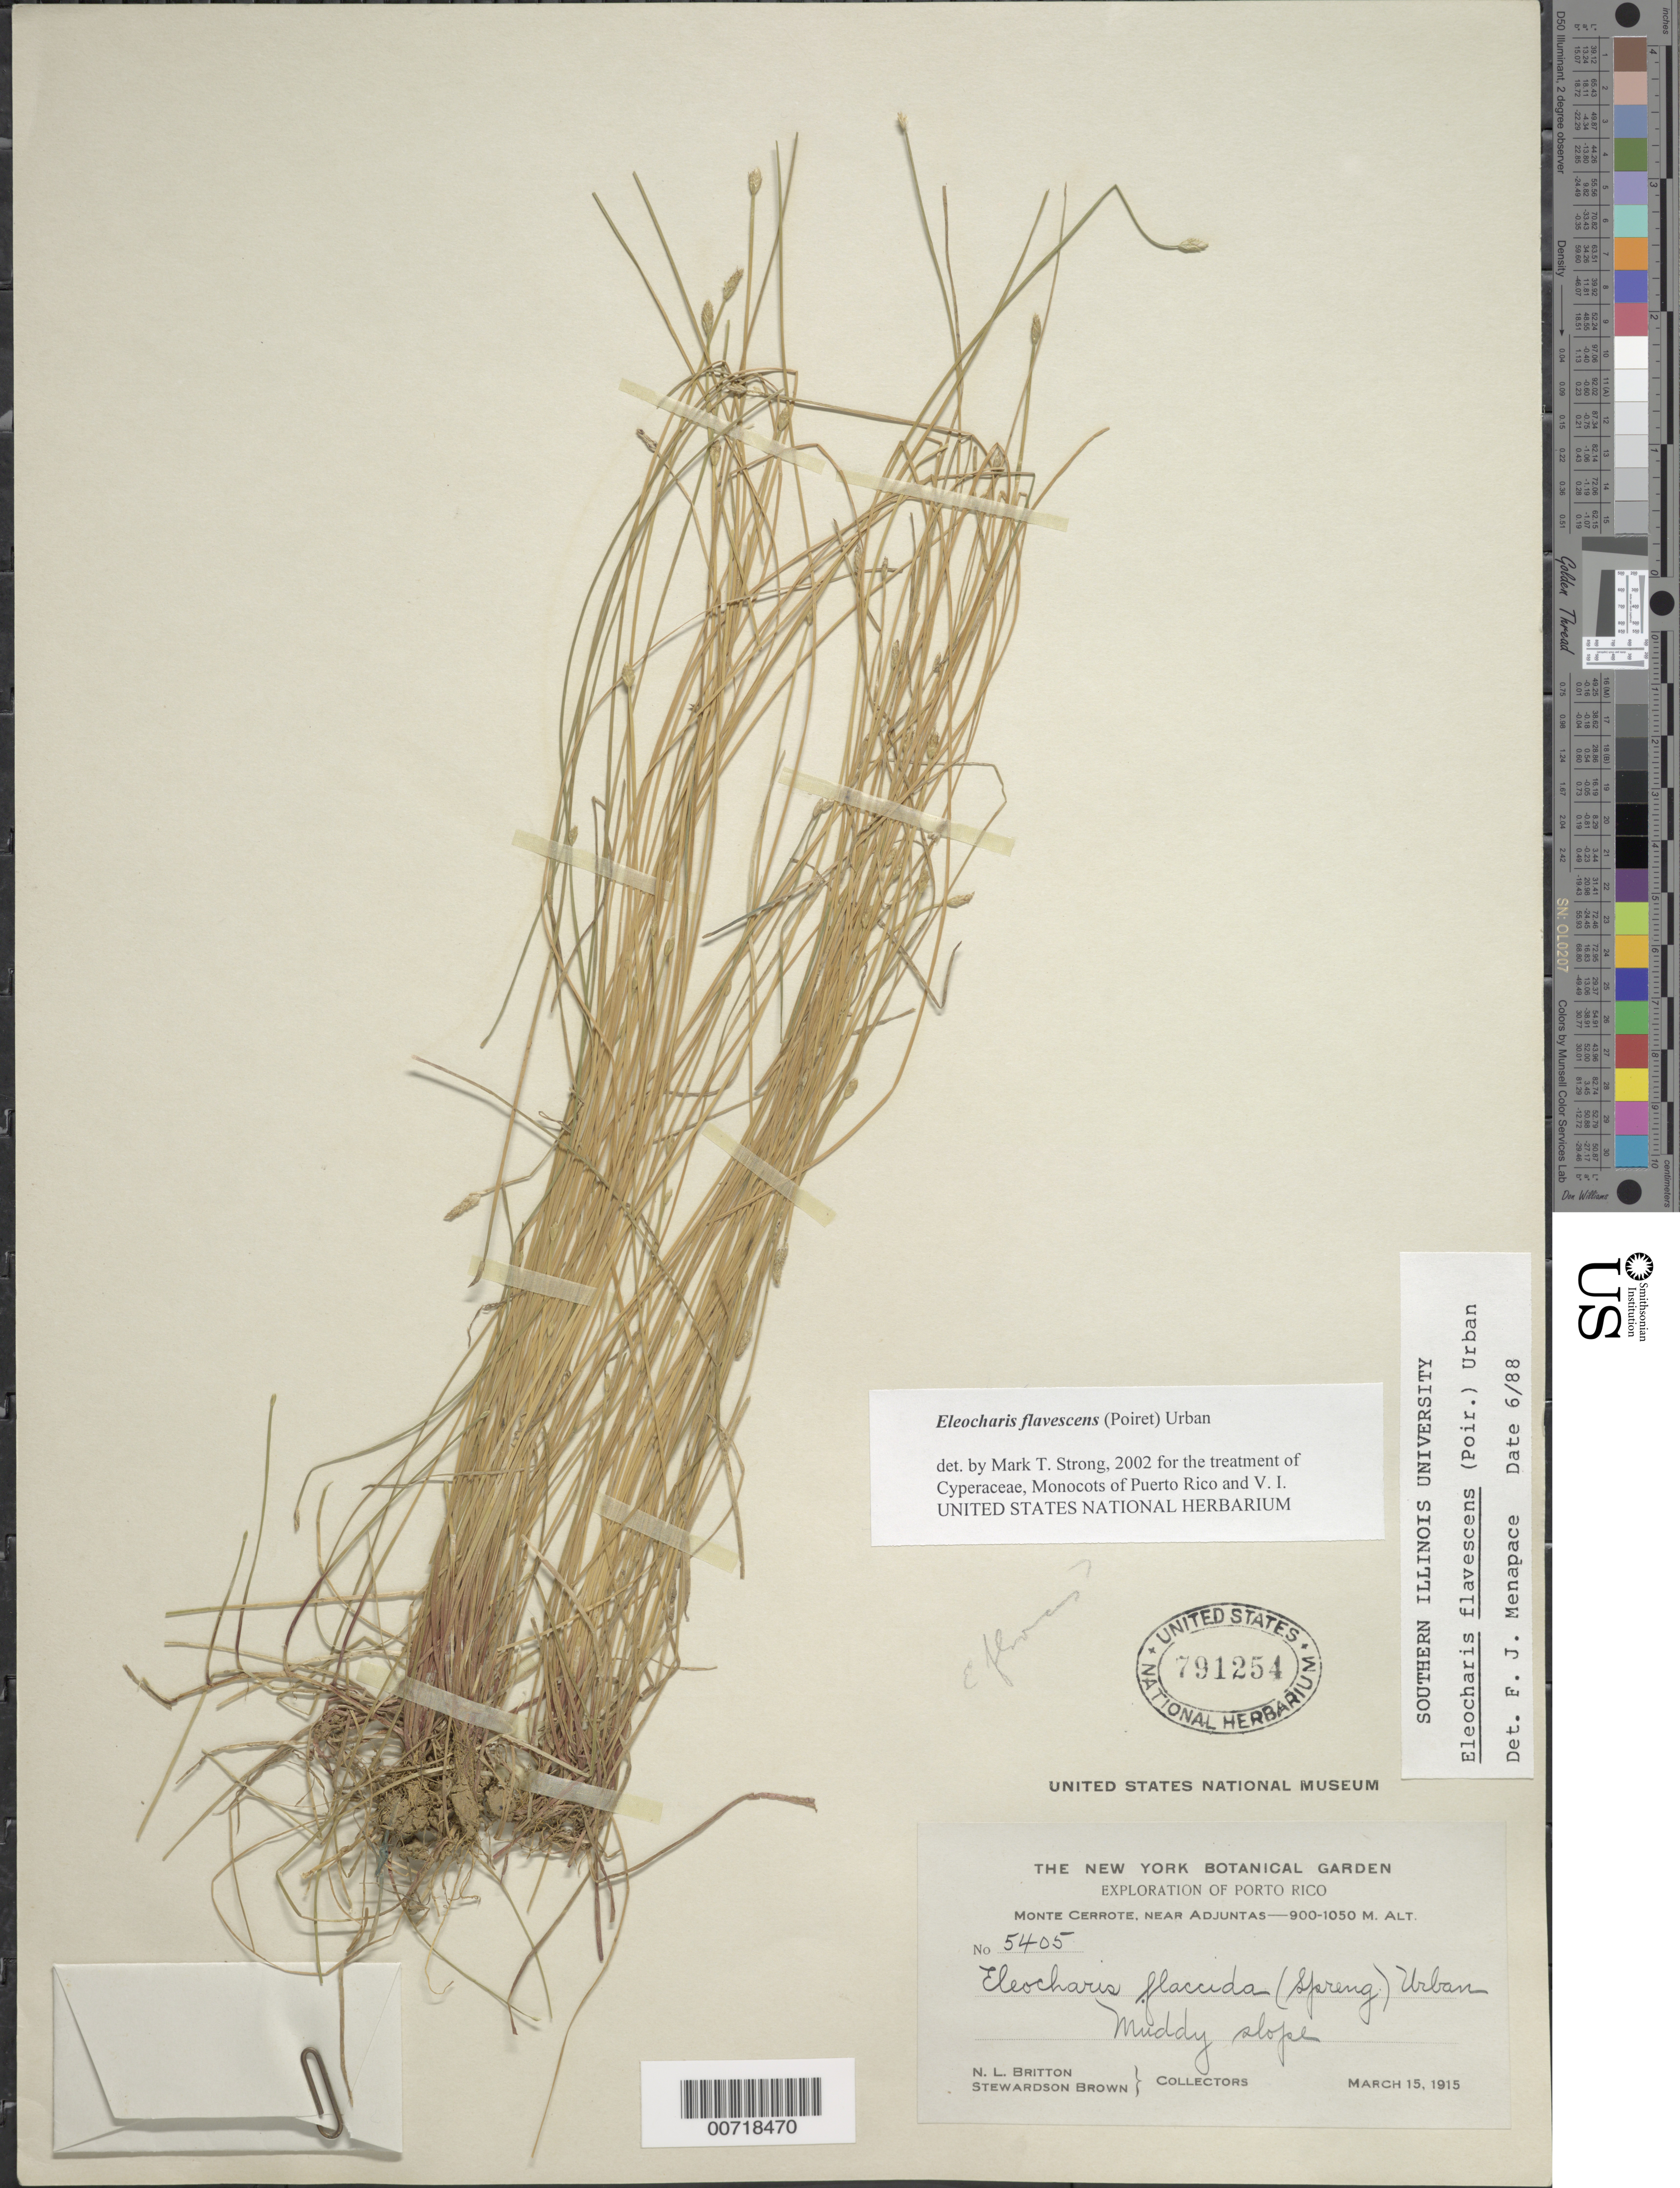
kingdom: Plantae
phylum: Tracheophyta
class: Liliopsida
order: Poales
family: Cyperaceae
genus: Eleocharis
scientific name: Eleocharis flavescens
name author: (Poir.) Urb.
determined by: Strong, M. T., (US), Smithsonian Institution - National Museum of Natural History (UNITED STATES)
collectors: N. Britton & S. Brown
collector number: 5405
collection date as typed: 15 Mar 1915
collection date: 1915-03-15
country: Puerto Rico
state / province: Adjuntas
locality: Monte Cerrote, near Adjuntas.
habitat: Muddy slope.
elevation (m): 900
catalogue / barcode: US 791254